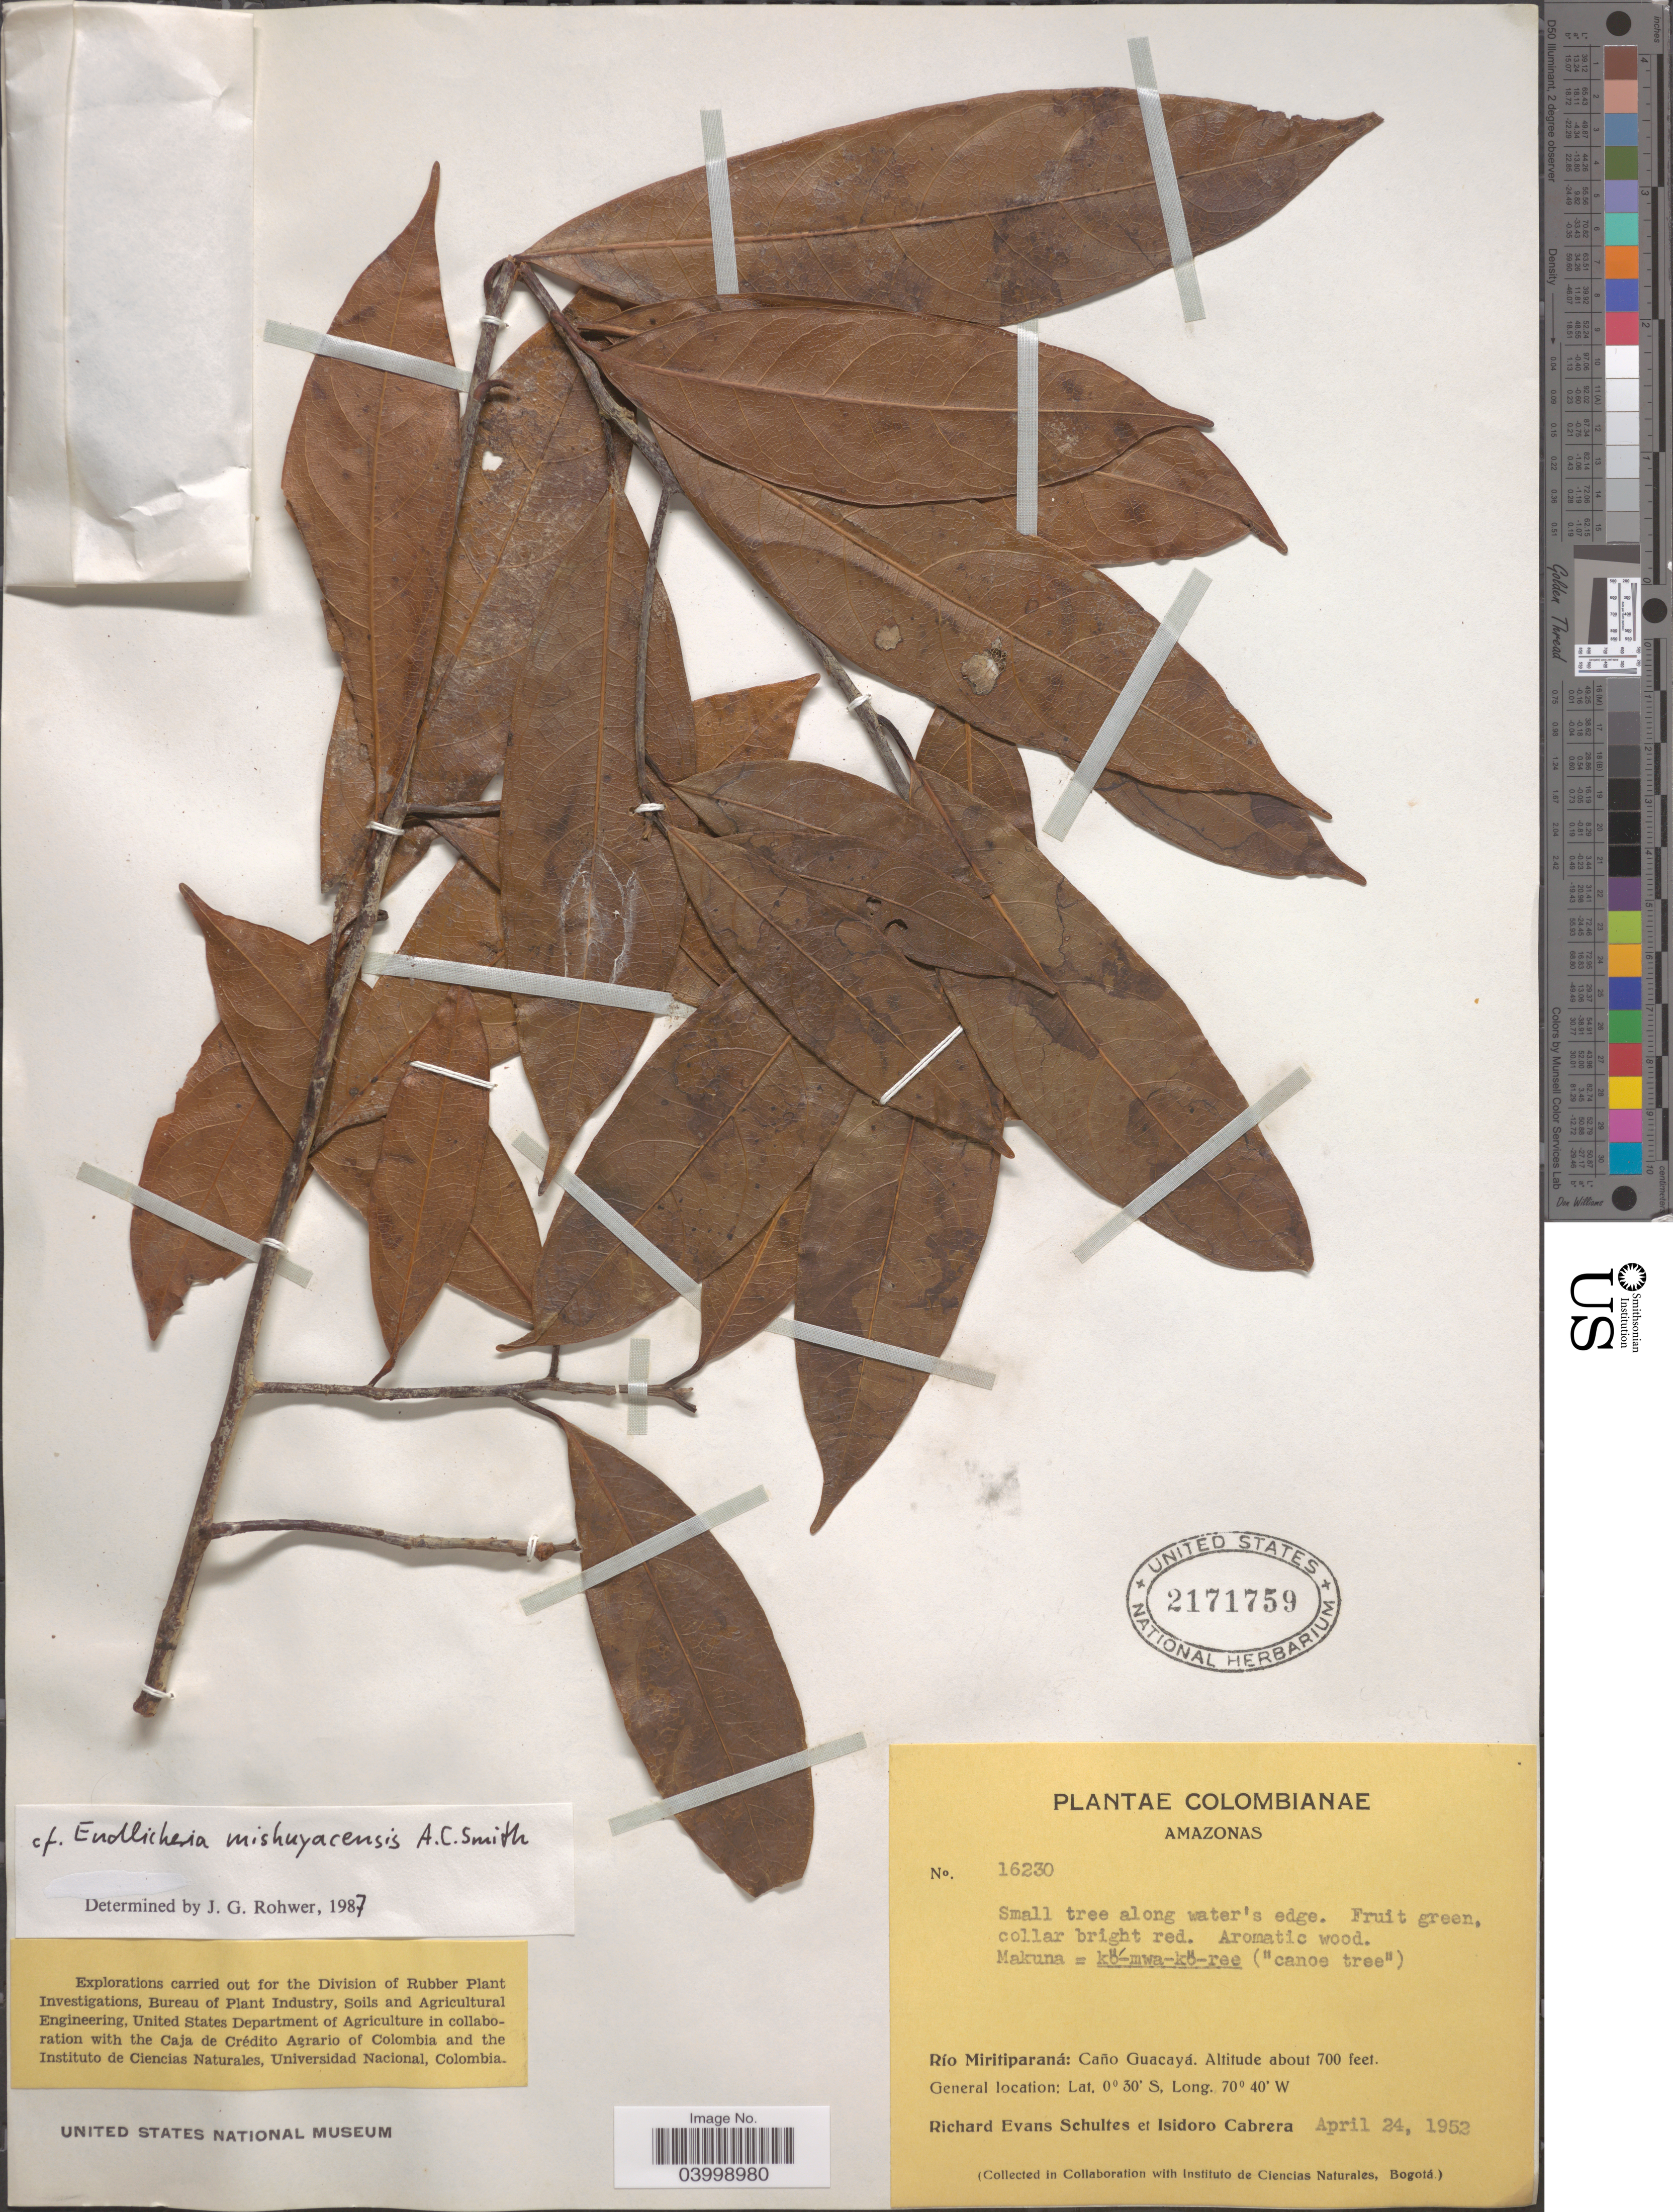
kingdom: Plantae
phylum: Tracheophyta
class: Magnoliopsida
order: Laurales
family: Lauraceae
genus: Endlicheria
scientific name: Endlicheria mishuyacensis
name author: A.C. Sm.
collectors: R. E. Schultes & I. Cabrera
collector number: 16230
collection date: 1952-04-24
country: Colombia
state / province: Amazônas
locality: Río Miritiparaná: Caño Guacayá.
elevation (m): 213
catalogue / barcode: US 2171759